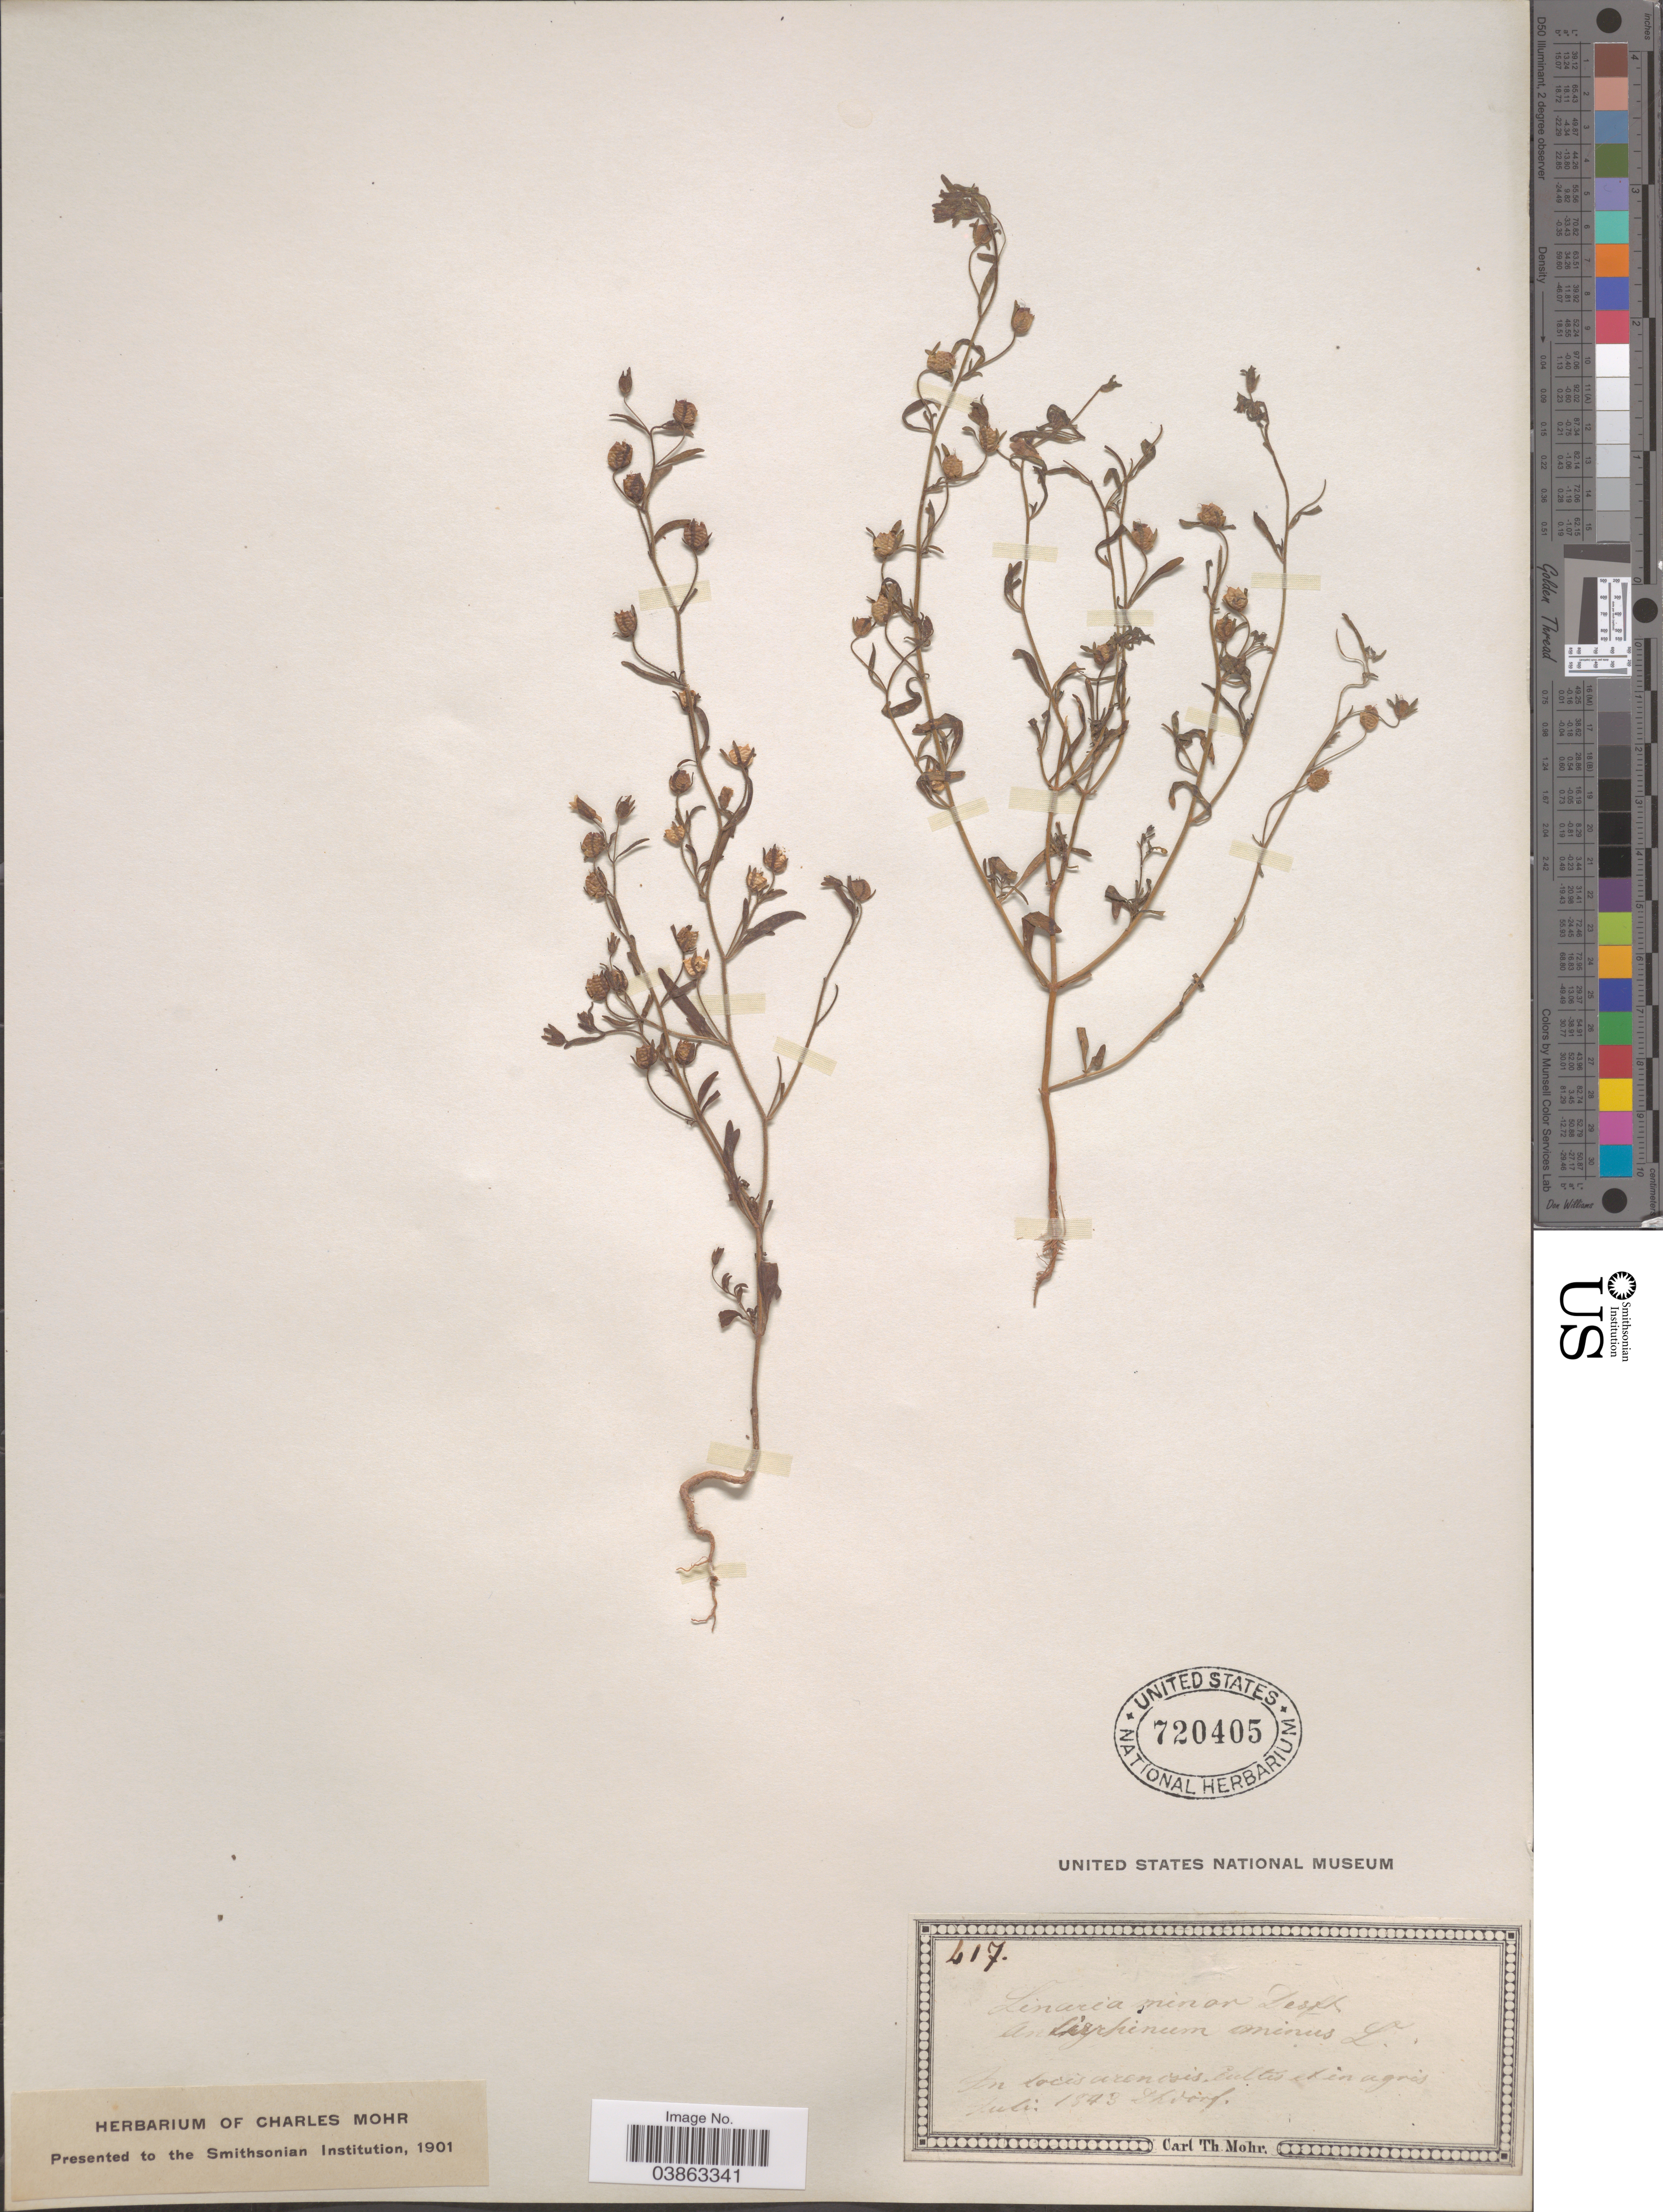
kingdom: Plantae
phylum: Tracheophyta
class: Magnoliopsida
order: Lamiales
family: Plantaginaceae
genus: Linaria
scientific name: Linaria minor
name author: (L.) Desf.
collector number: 417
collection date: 1843-07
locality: In locis arenosis cultis et in agris.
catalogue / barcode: US 720405